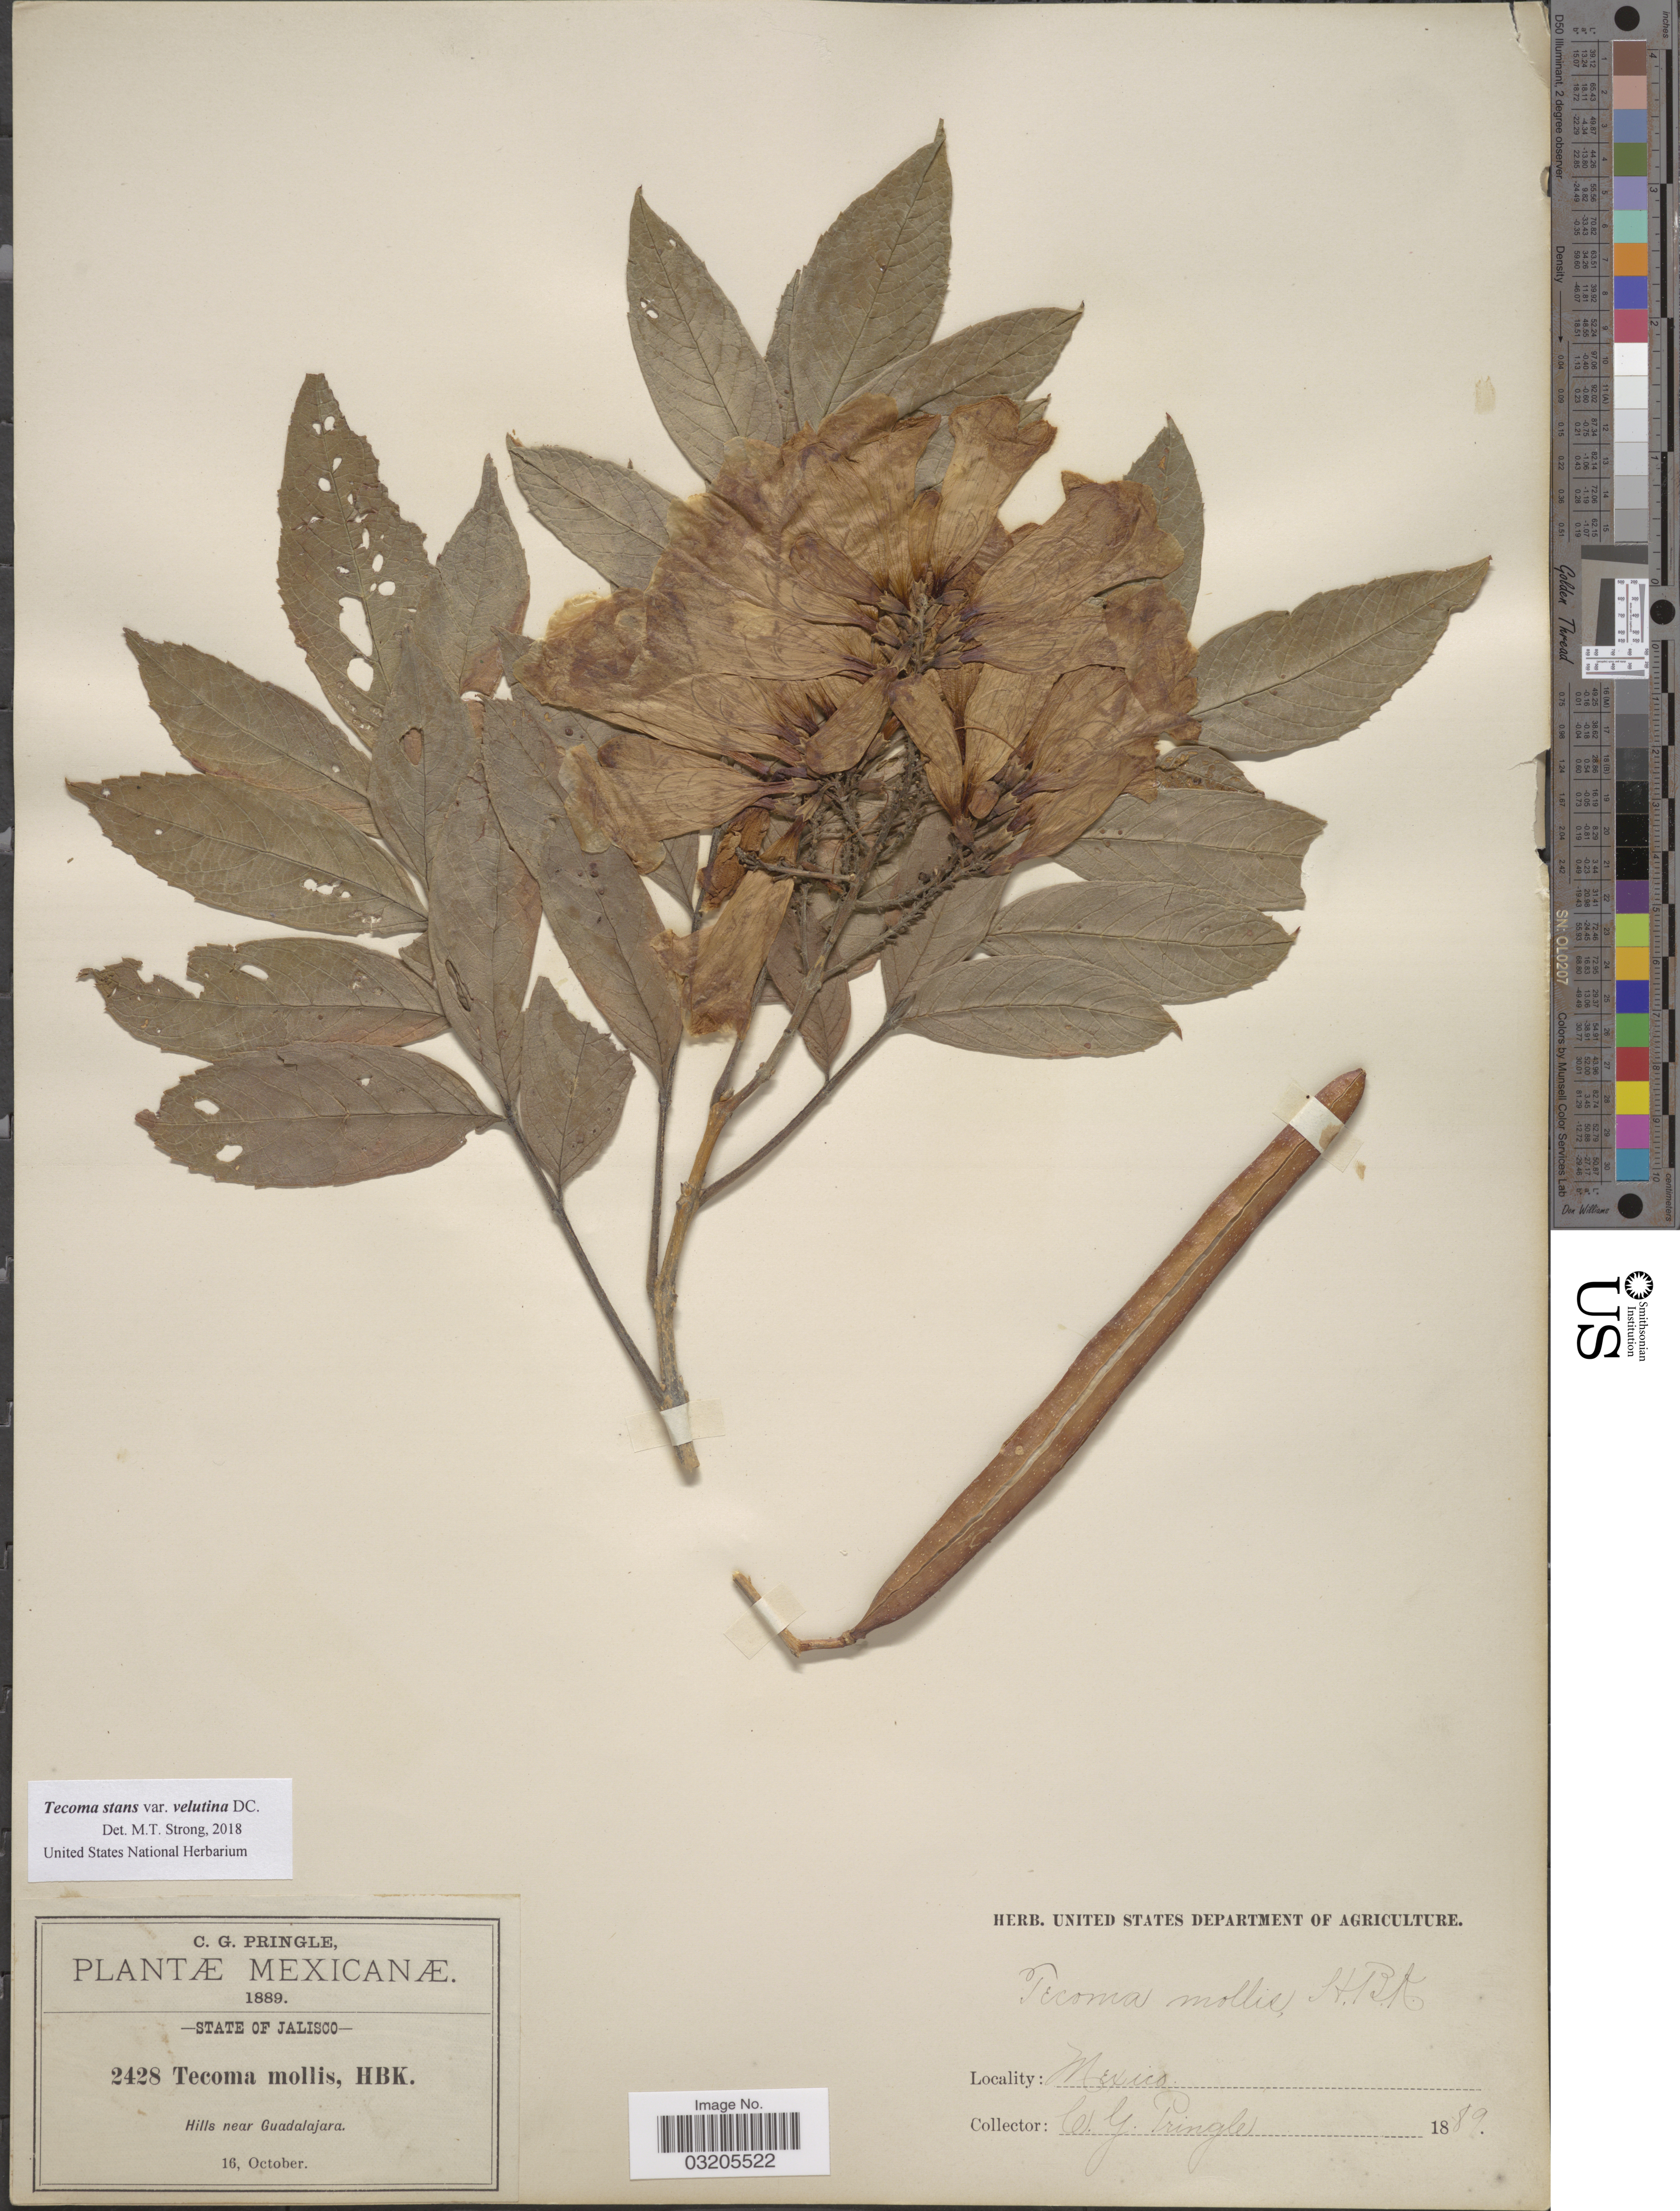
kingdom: Plantae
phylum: Tracheophyta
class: Magnoliopsida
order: Lamiales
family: Bignoniaceae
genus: Tecoma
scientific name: Tecoma stans var. velutina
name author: DC.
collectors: C. G. Pringle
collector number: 2428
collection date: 1889-10-16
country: Mexico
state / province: Jalisco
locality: Hills near Guadalajara.